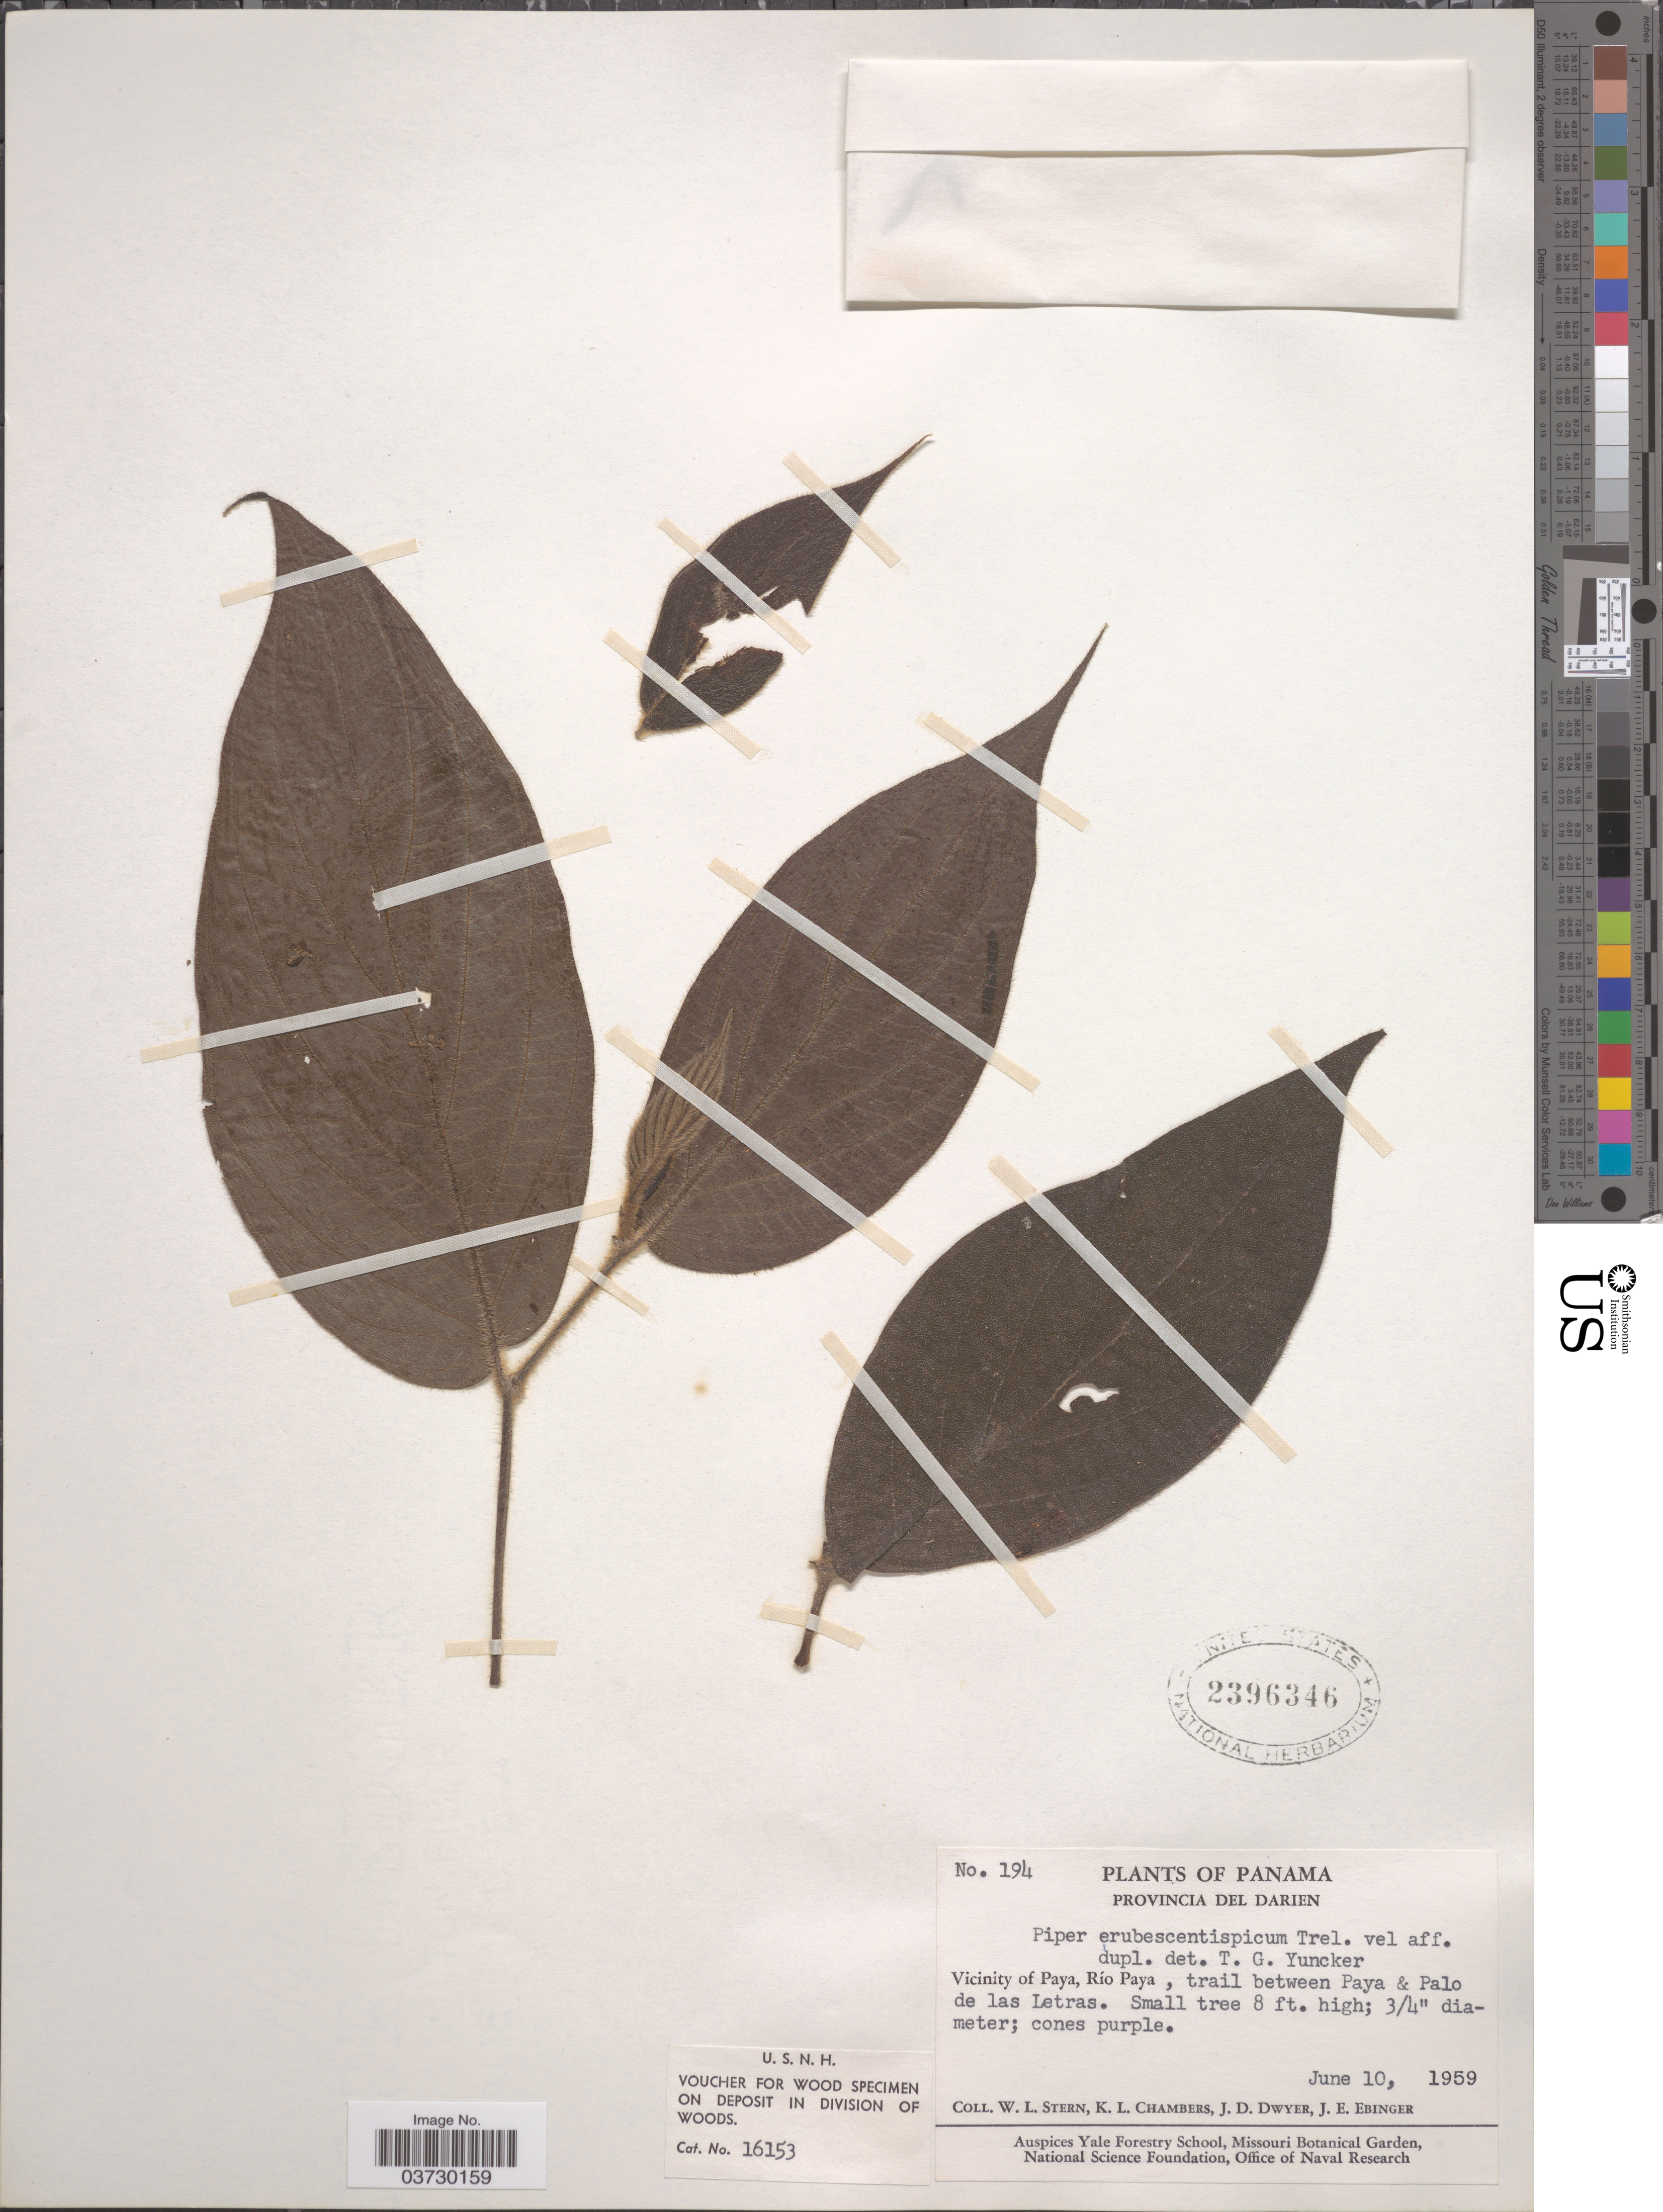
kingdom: Plantae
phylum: Tracheophyta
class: Magnoliopsida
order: Piperales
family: Piperaceae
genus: Piper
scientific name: Piper erubescentispica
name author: Trel.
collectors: W. L. Stern, K. Chambers, J. D. Dwyer & J. Ebinger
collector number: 194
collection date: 1959-06-10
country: Panama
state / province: Darien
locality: Vicinity of Paya, Río Paya, trail between Paya & Palo de las Letras.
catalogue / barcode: US 2396346